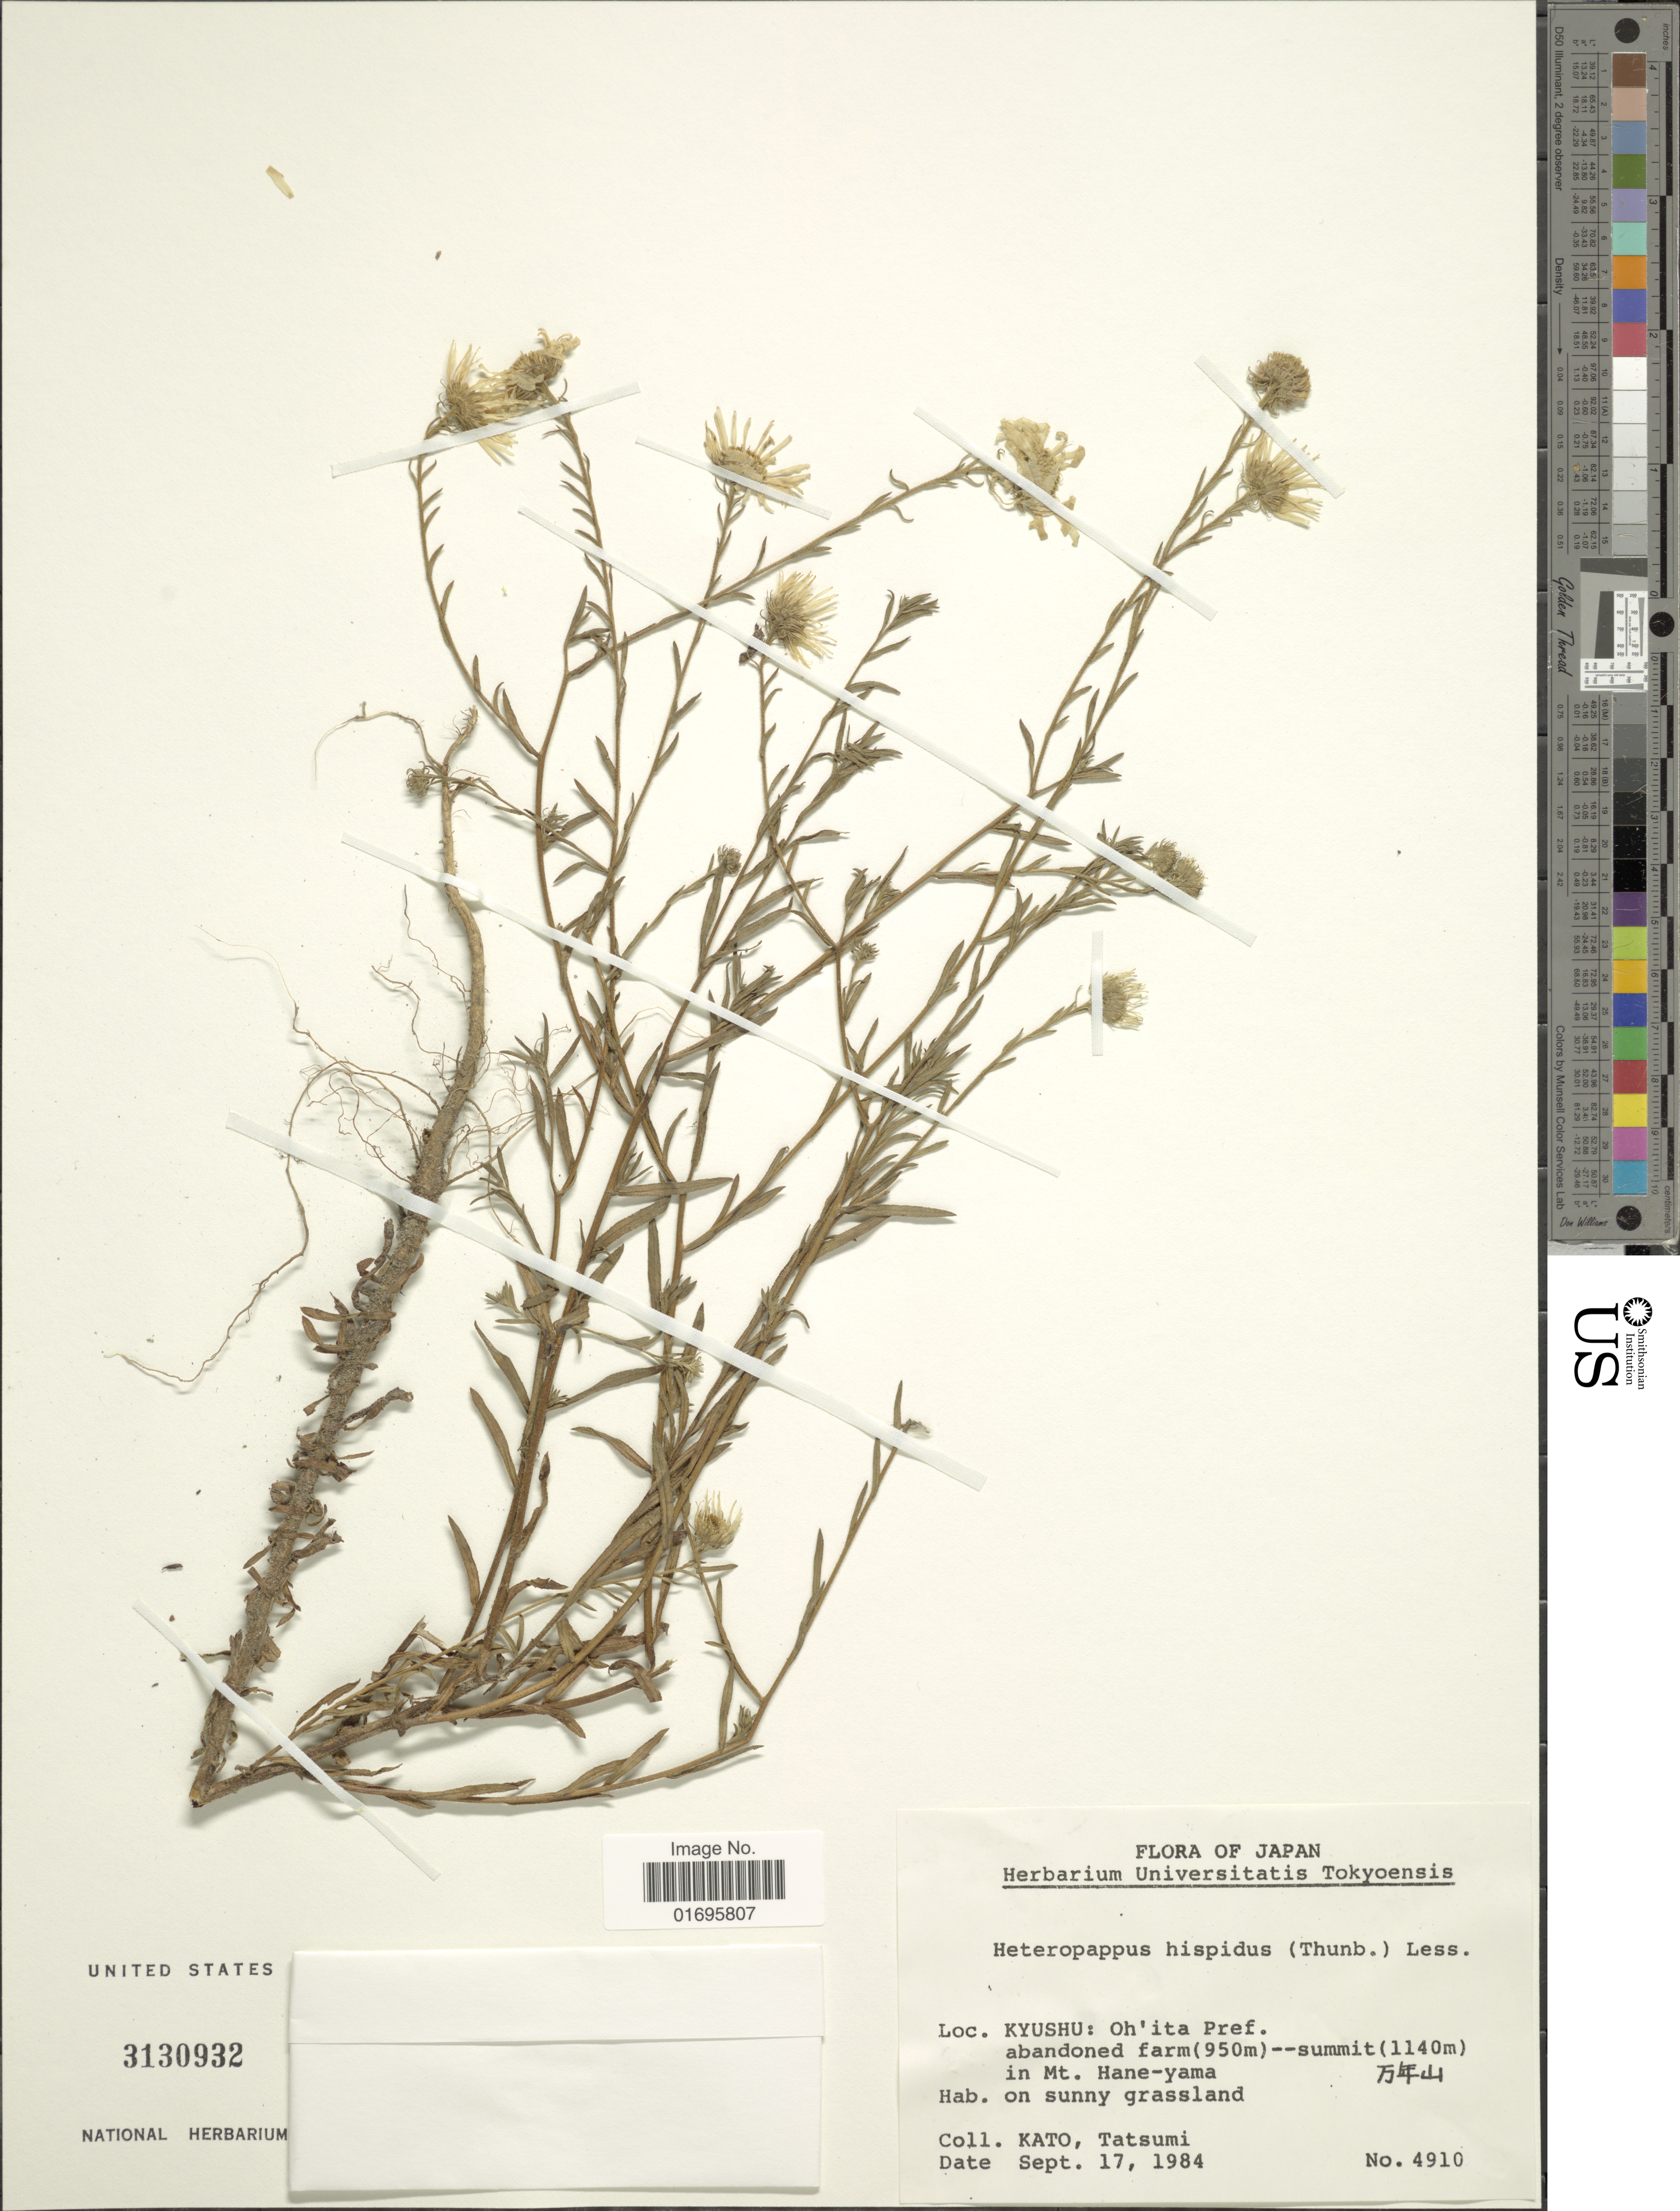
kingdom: Plantae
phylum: Tracheophyta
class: Magnoliopsida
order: Asterales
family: Asteraceae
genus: Heteropappus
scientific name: Heteropappus hispidus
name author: (Thunb.) Less.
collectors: -- Kato & -. Tatsumi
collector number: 4910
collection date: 1984-09-17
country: Japan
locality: Kyushu: Oh'ita Pref. Abandoned farm (950m) -- summit (1140m) in Mt. Hane-yama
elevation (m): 950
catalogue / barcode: US 3130932